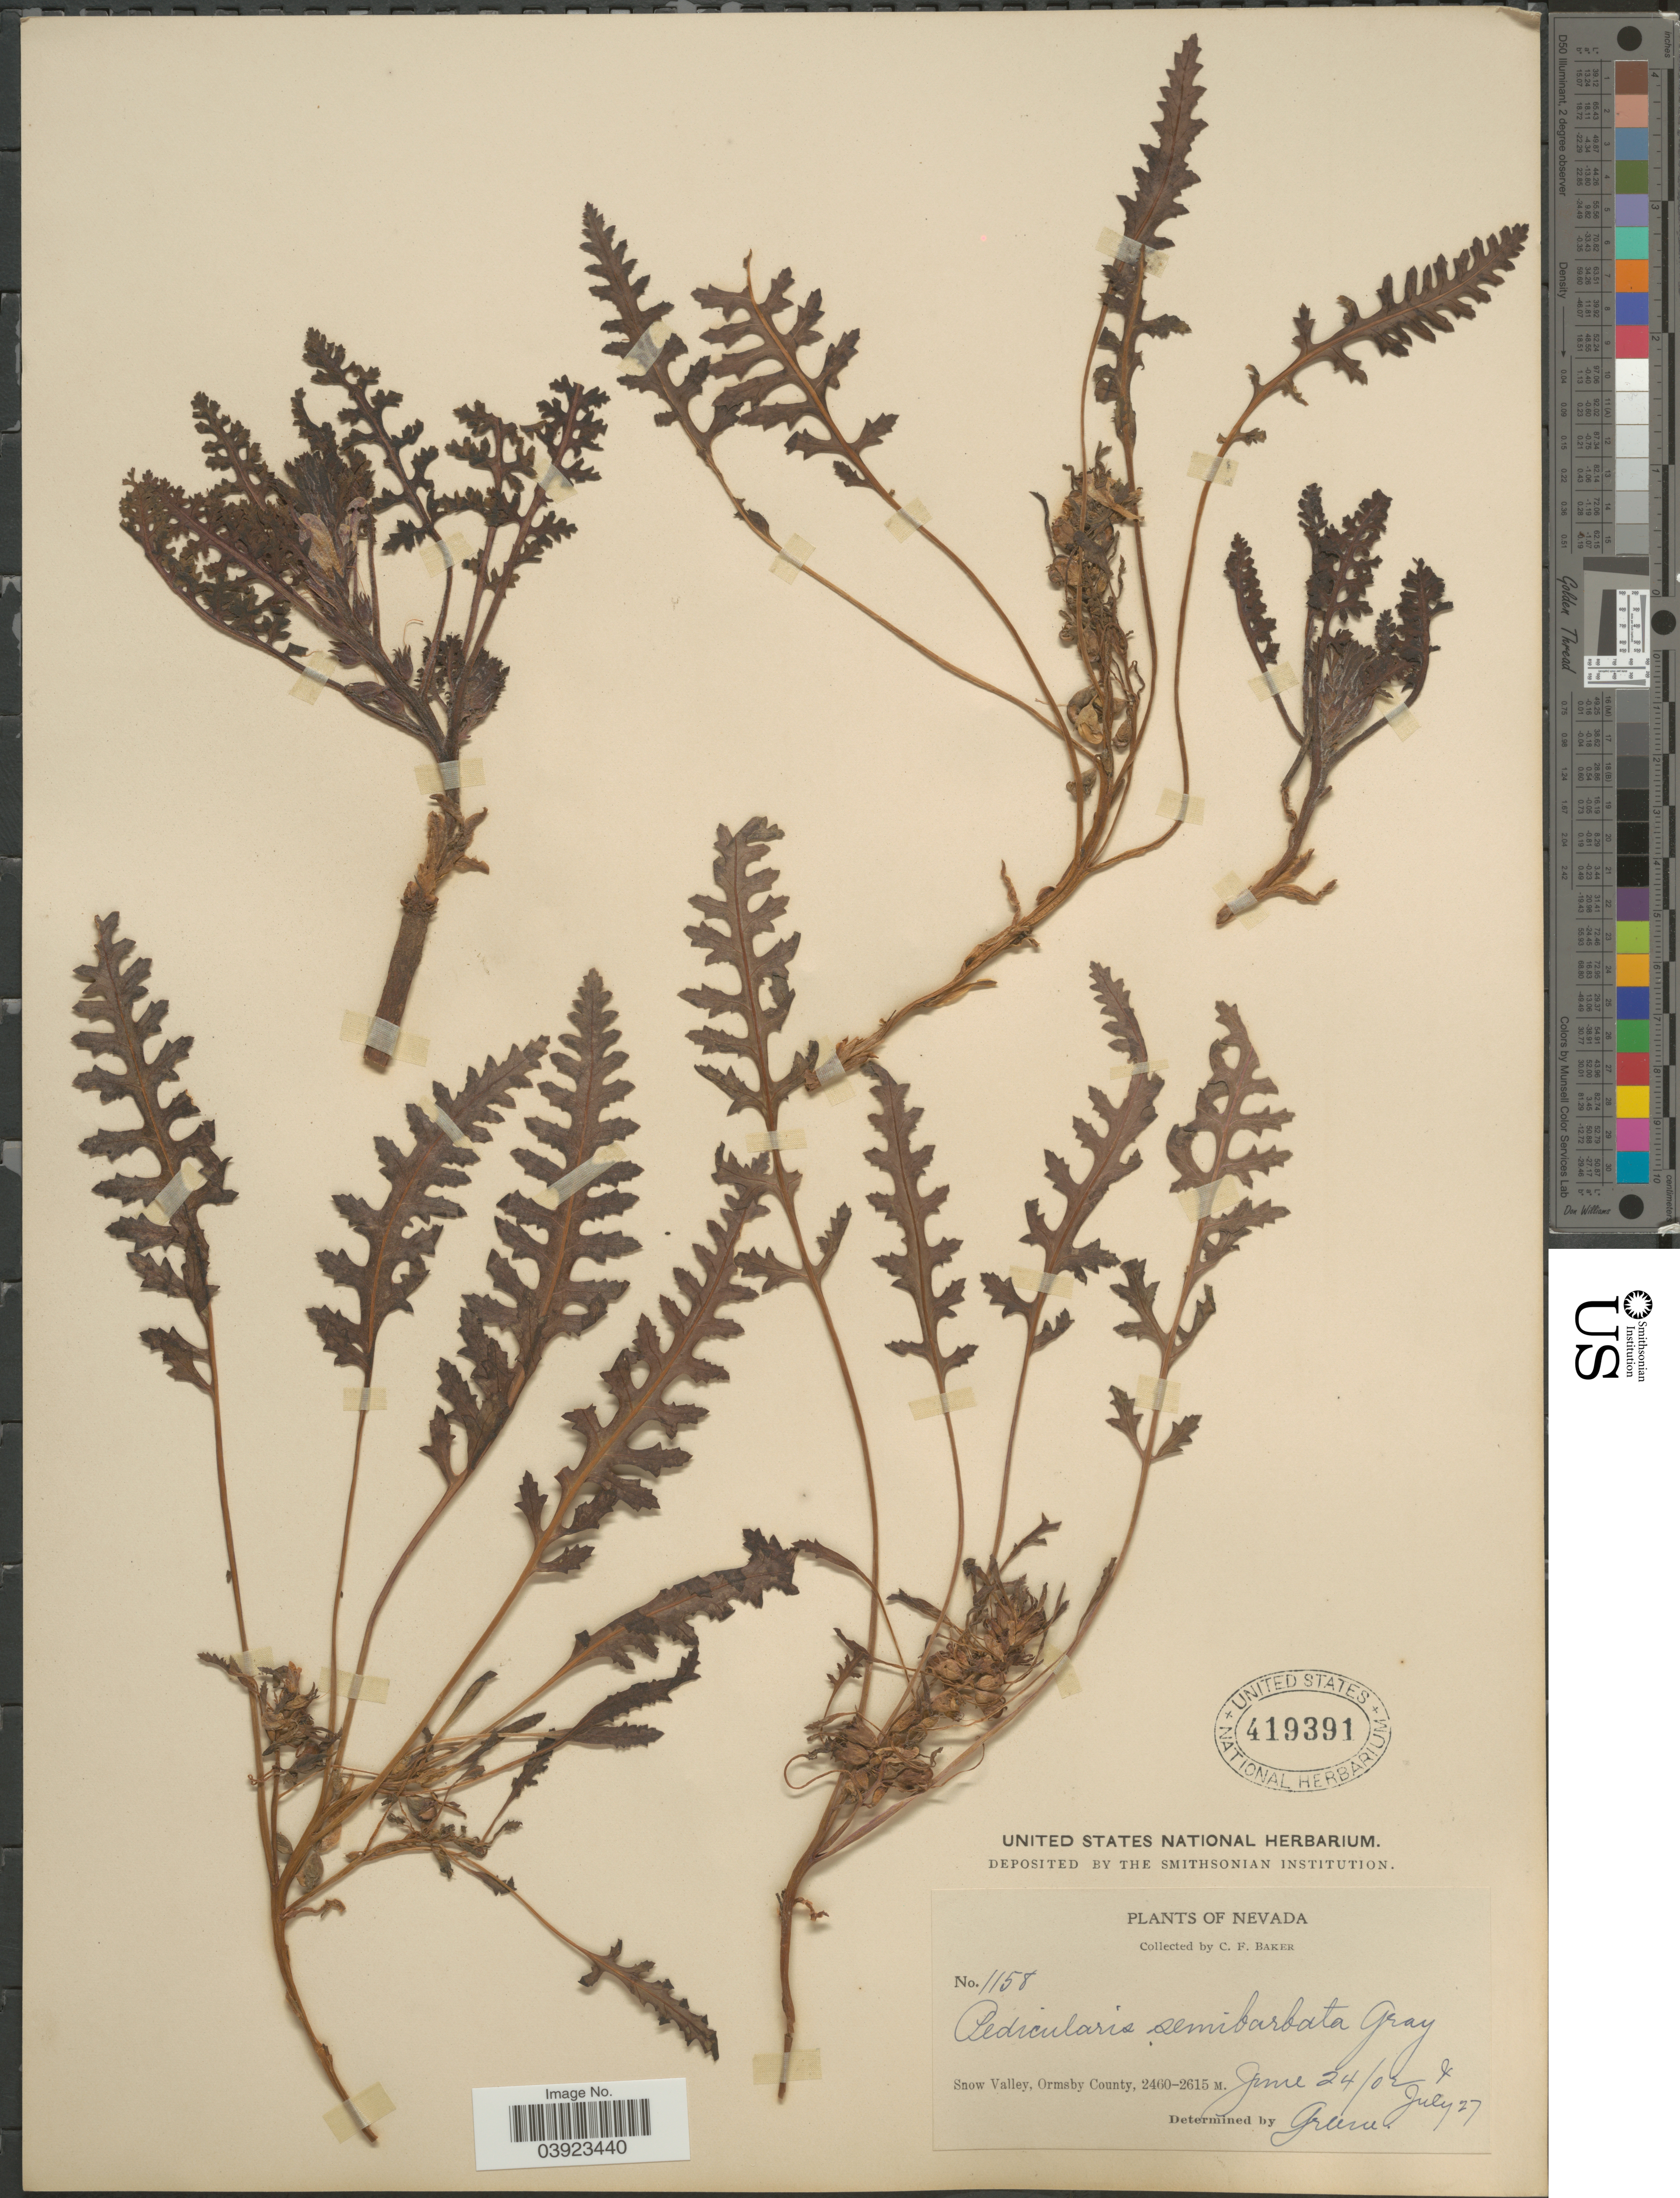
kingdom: Plantae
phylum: Tracheophyta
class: Magnoliopsida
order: Lamiales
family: Orobanchaceae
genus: Pedicularis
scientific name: Pedicularis semibarbata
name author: A. Gray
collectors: C. F. Baker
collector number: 1158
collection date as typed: Transcribed d/m/y: 24/6/2 to 27/7/2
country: United States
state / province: Nevada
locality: Snow Valley, Ormsby County.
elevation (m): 2460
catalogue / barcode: US 419391